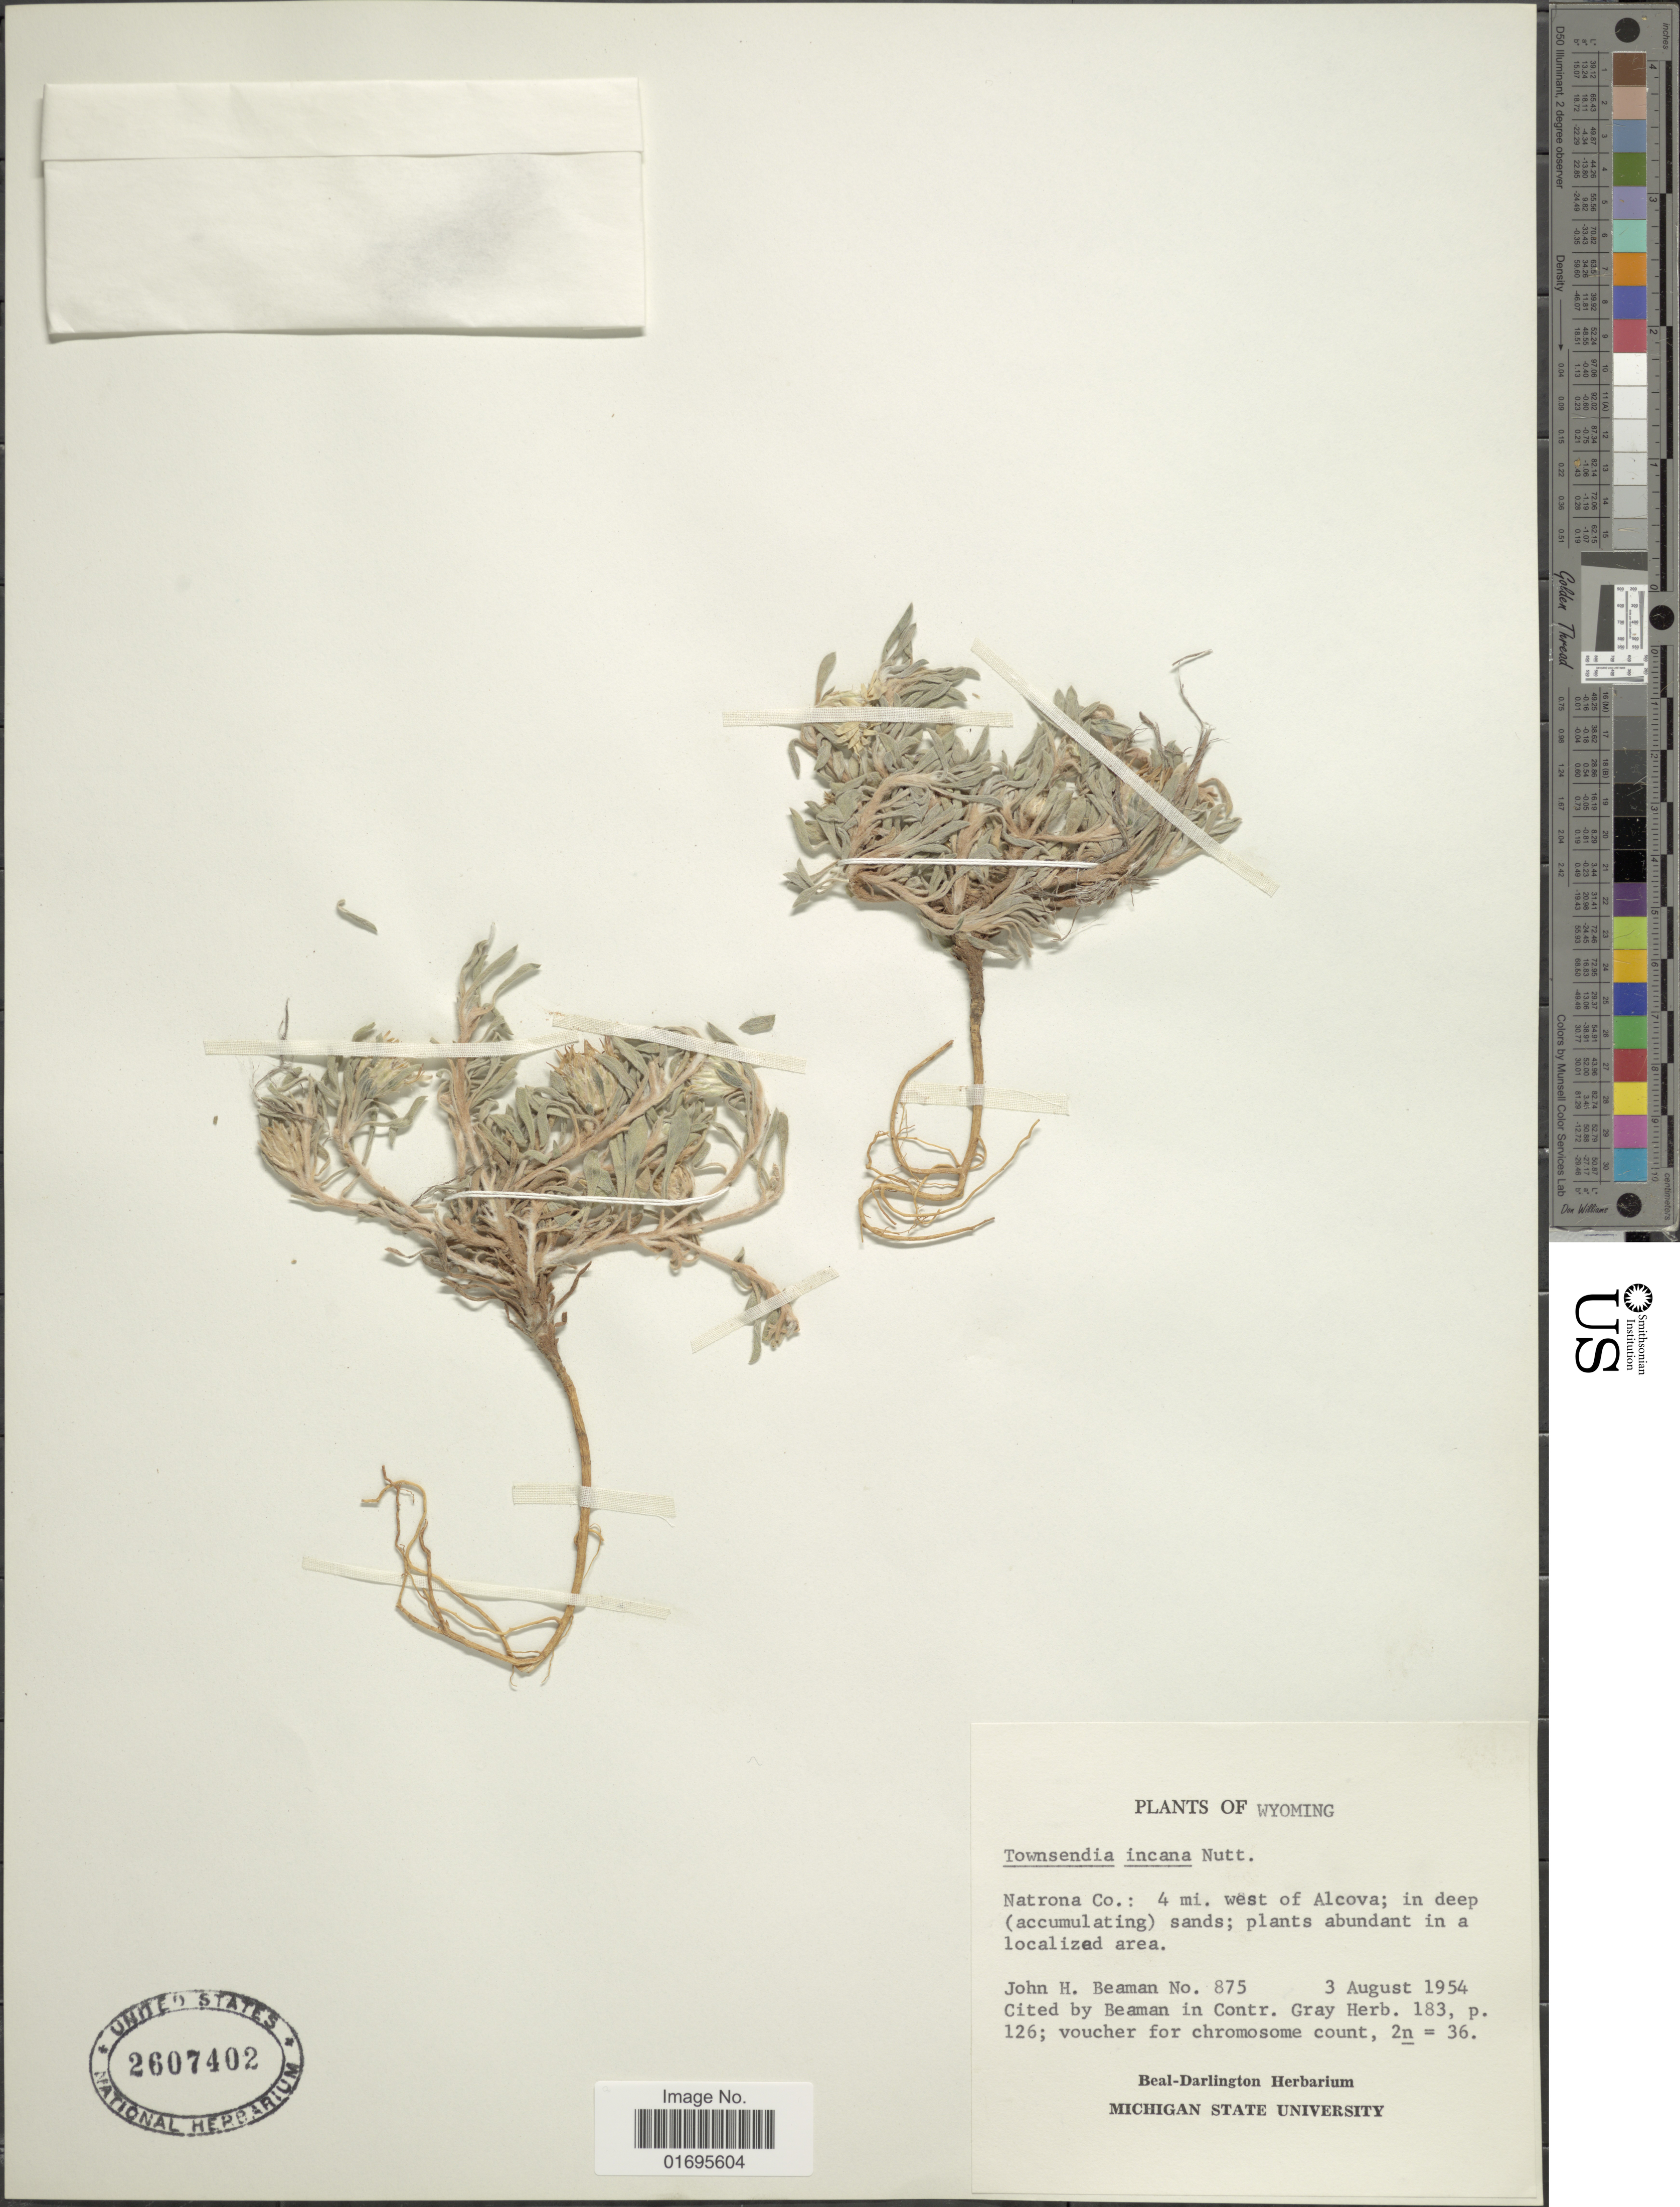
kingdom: Plantae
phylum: Tracheophyta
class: Magnoliopsida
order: Asterales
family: Asteraceae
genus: Townsendia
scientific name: Townsendia incana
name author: Nutt.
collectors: J. H. Beaman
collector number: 875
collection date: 1954-08-03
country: United States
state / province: Wyoming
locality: Natrona Co.: 4 mi. west of Alcova; in deep (accumulating) sands; plants abundant in a localized area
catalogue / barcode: US 2607402